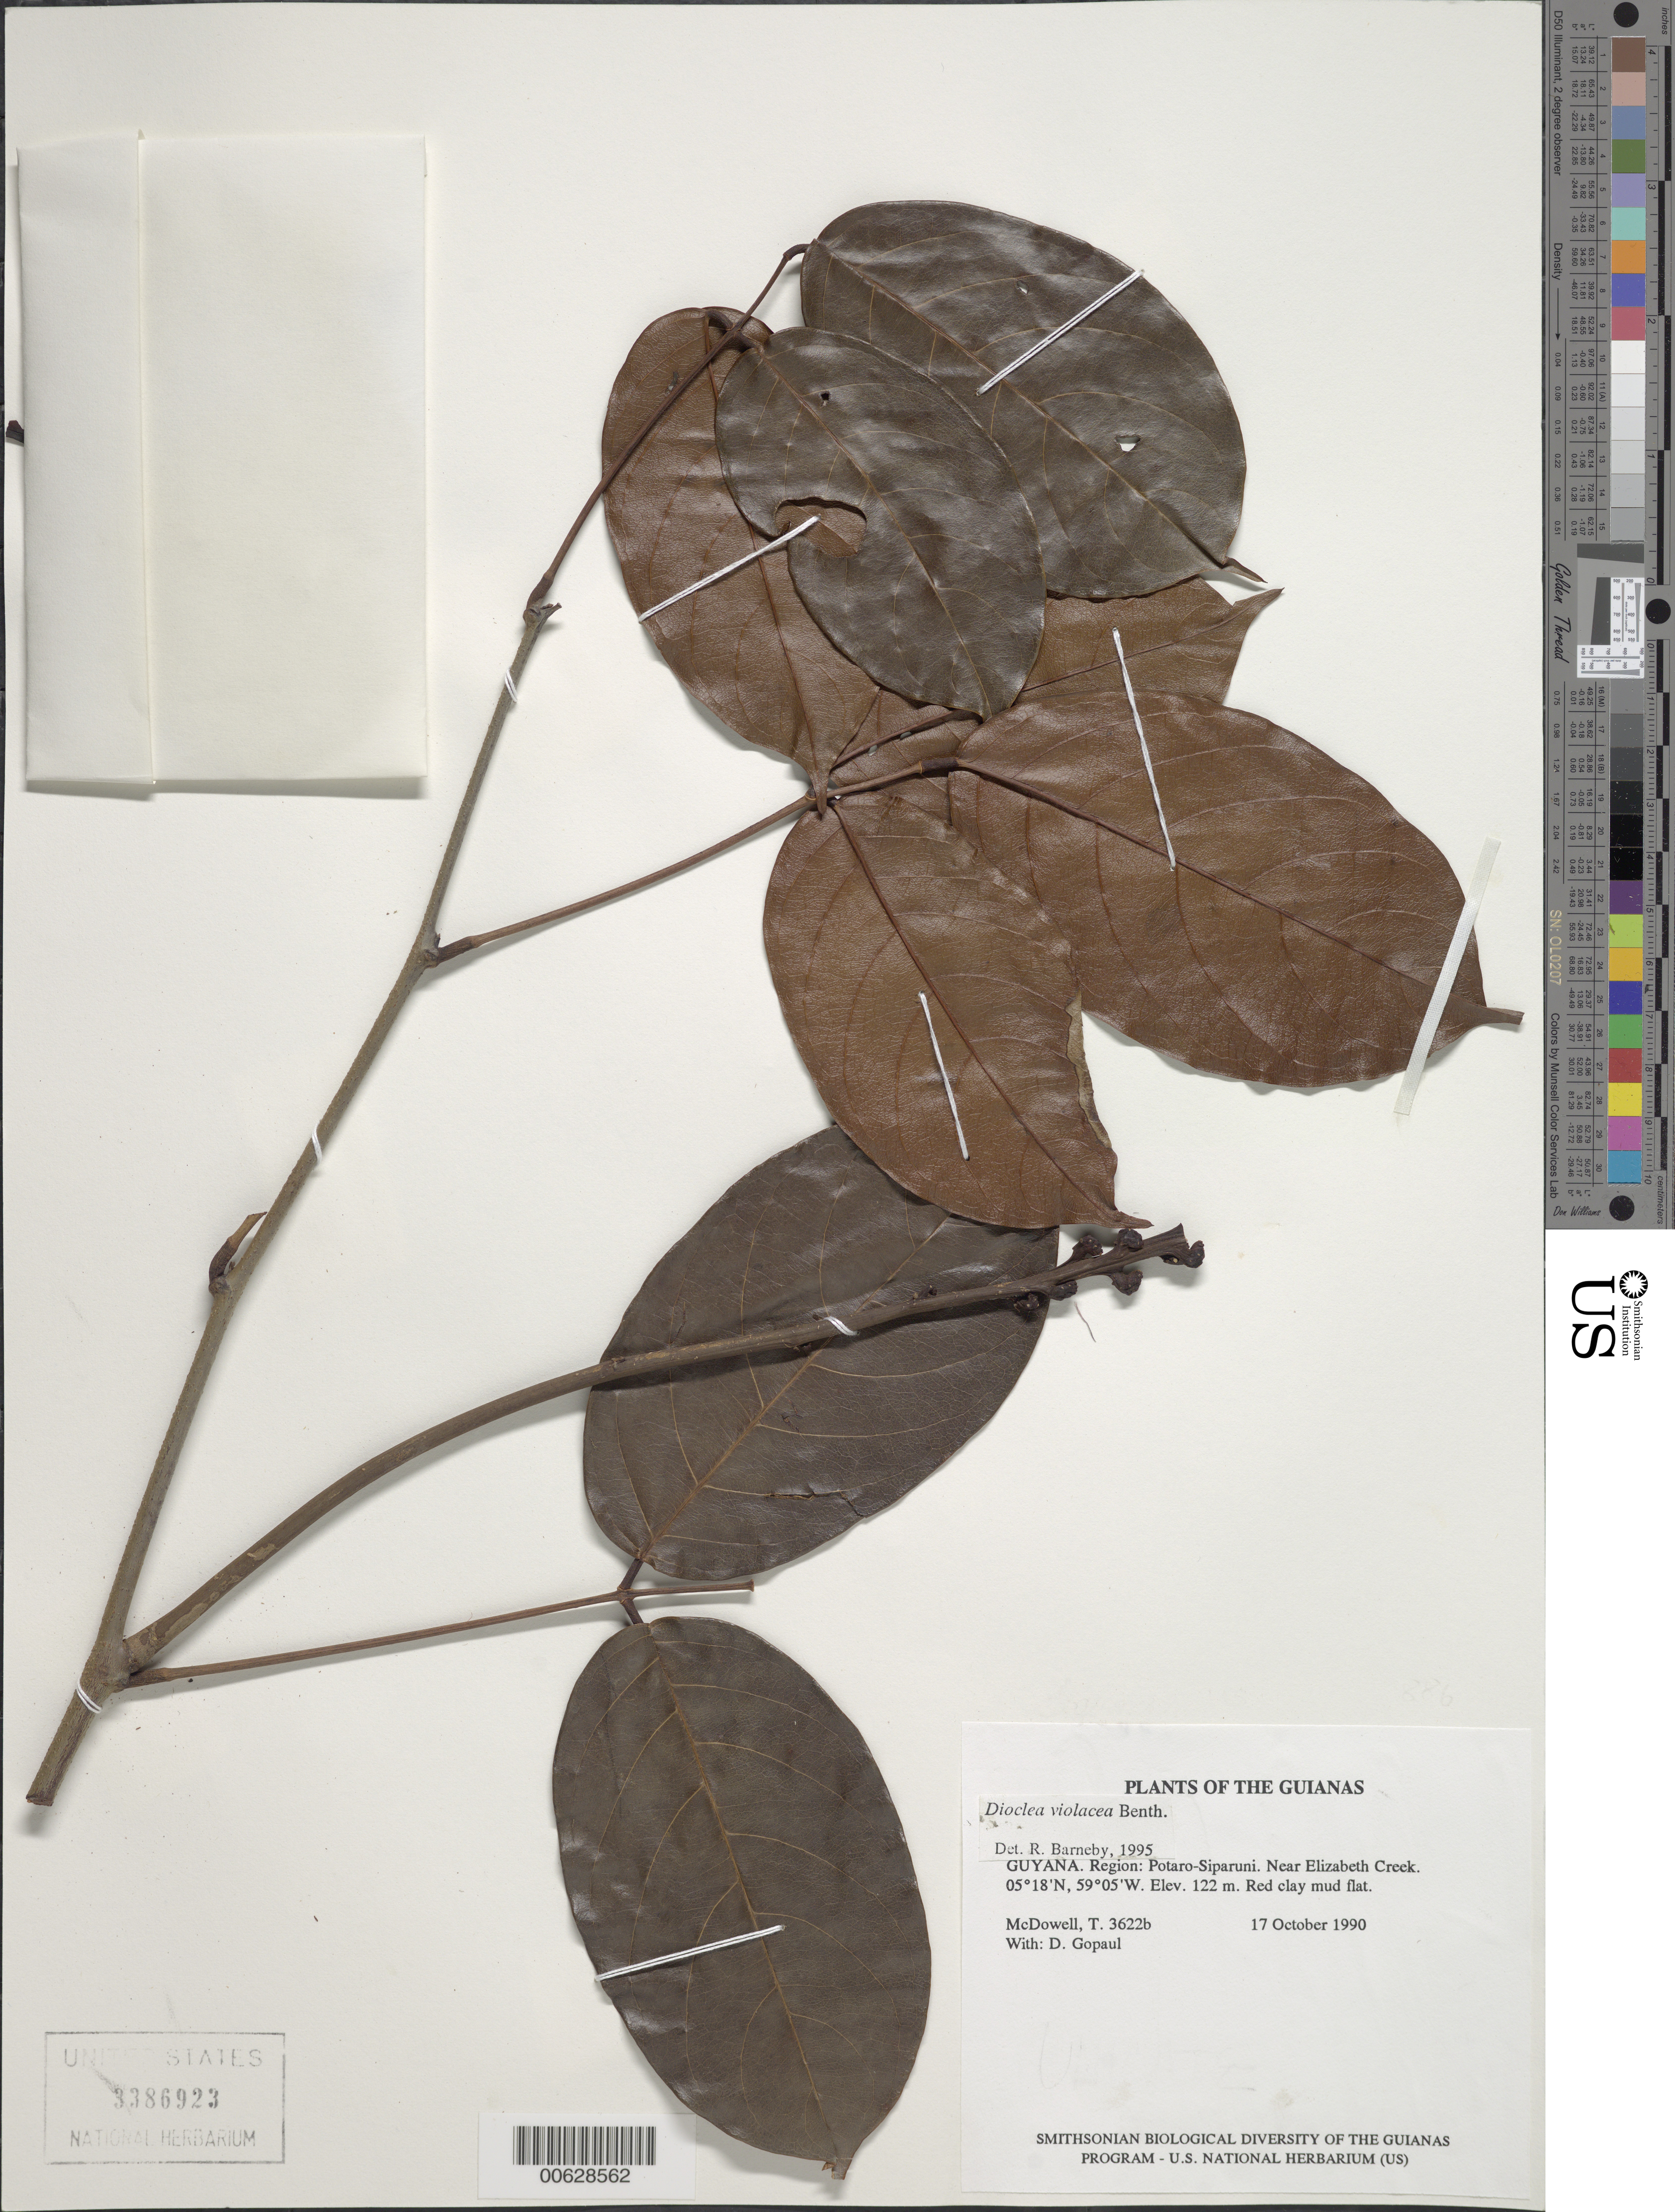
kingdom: Plantae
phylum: Tracheophyta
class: Magnoliopsida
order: Fabales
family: Fabaceae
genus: Macropsychanthus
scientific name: Macropsychanthus violaceus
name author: (Mart. ex Benth.) L.P. Queiroz & Snak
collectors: T. McDowell & D. Gopaul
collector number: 3622 b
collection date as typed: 17 October 1990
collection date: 1990-10-17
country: Guyana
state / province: Potaro-Siparuni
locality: Near Elizabeth Creek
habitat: Red clay mud flat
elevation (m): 122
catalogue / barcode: US 3386923